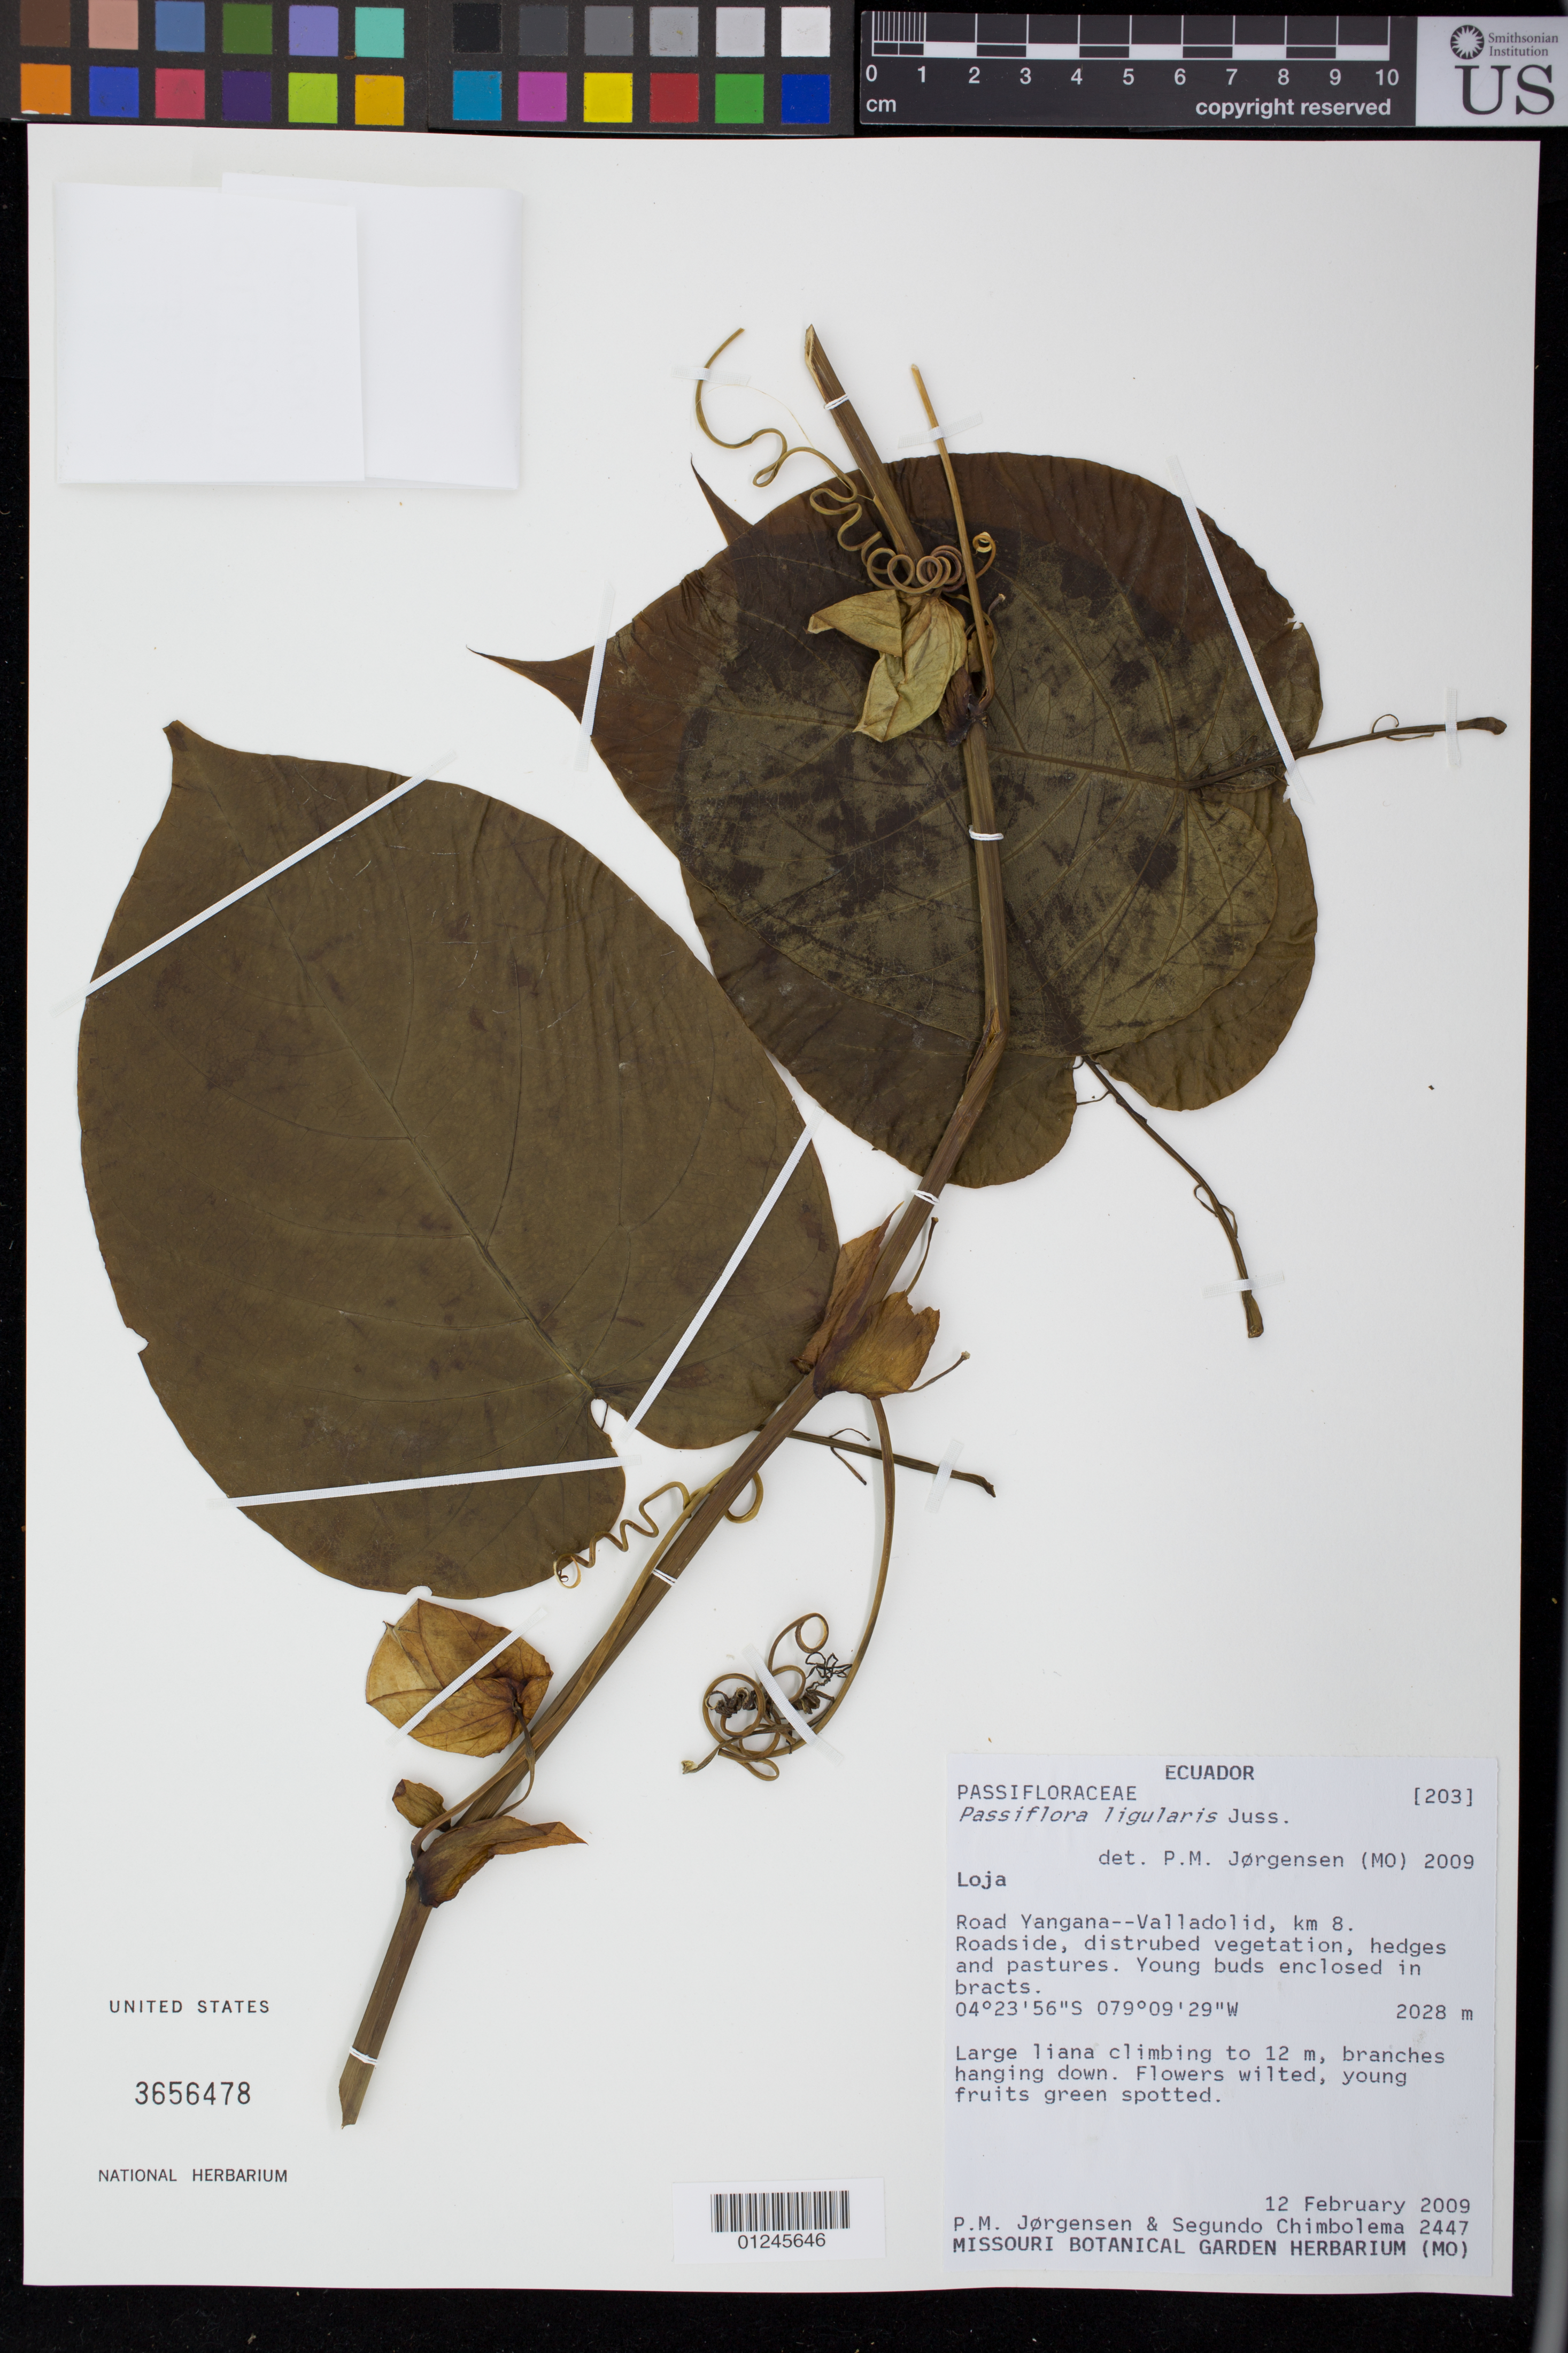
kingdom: Plantae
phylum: Tracheophyta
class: Magnoliopsida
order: Malpighiales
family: Passifloraceae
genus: Passiflora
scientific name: Passiflora ligularis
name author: Juss.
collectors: P. M. Jørgensen & S. Chimbolema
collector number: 2447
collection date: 2009-02-12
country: Ecuador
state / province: Loja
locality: Road Yangana--Valladolid, km 8. Roadside, disturbed vegetation, hedges and pastures.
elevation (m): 2028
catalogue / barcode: US 3656478